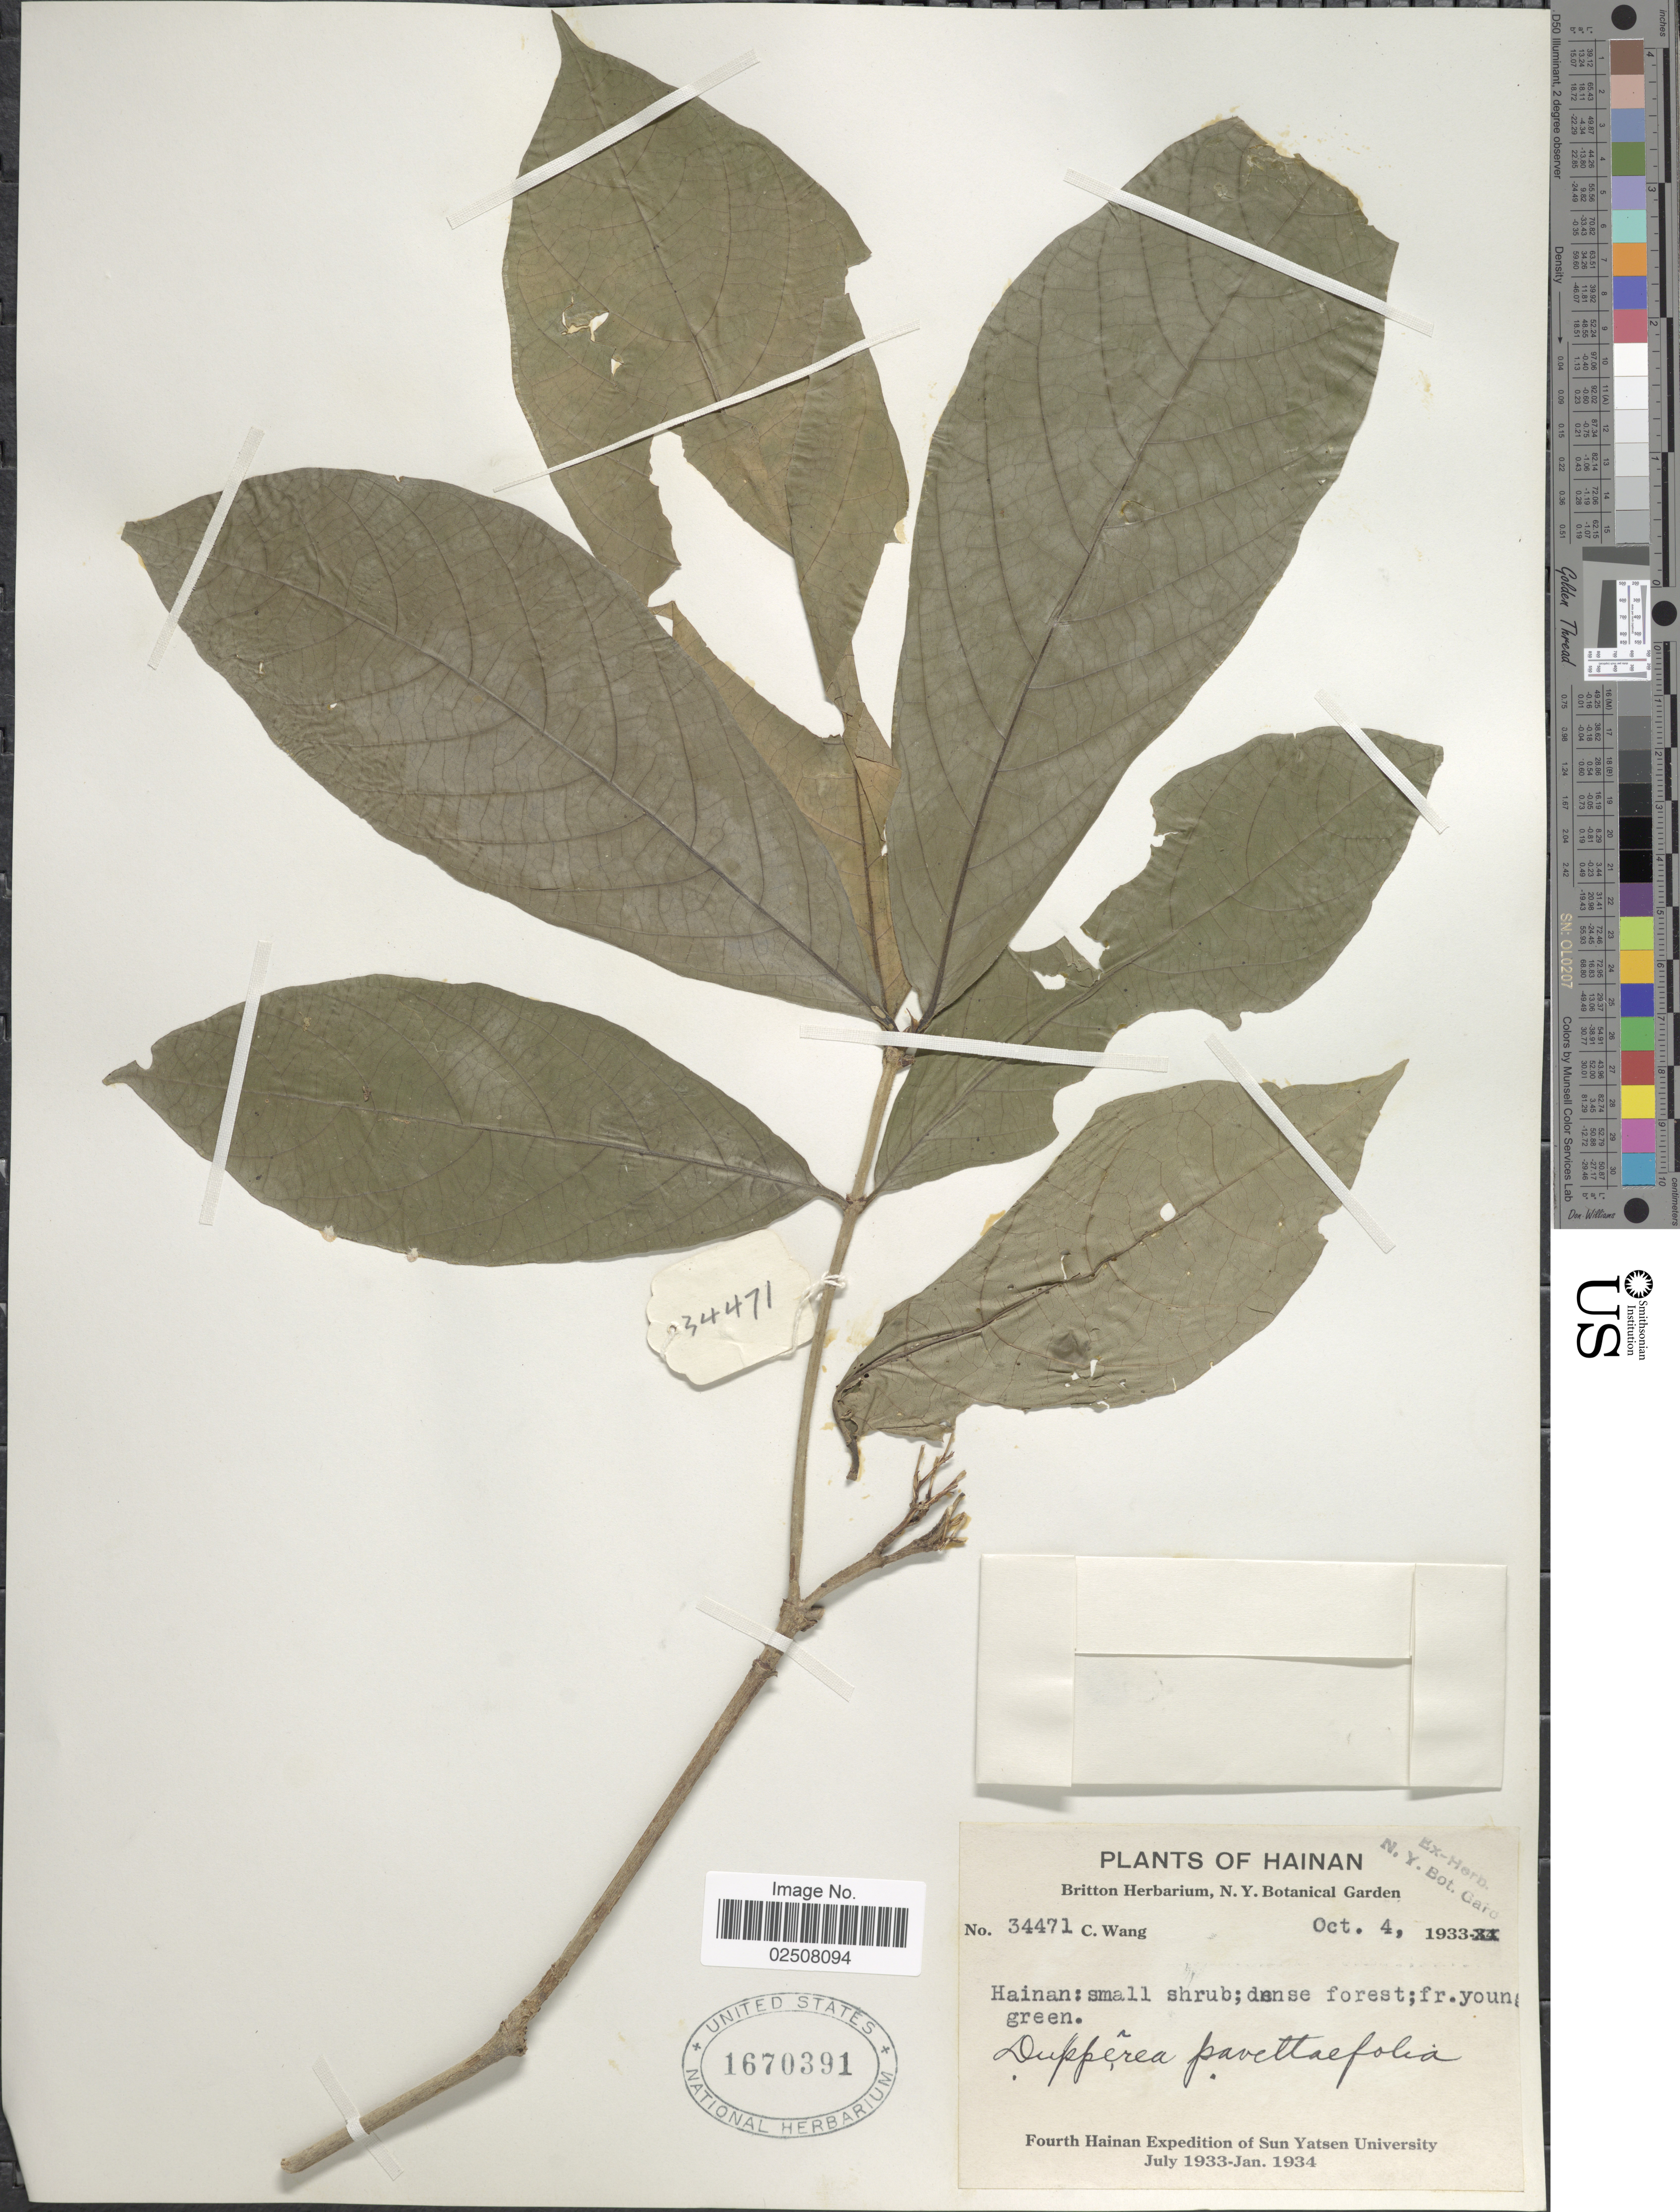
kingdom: Plantae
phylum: Tracheophyta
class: Magnoliopsida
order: Gentianales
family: Rubiaceae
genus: Duperrea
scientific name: Duperrea pavettifolia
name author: (Kurz) Pit.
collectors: C. Wang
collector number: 34471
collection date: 1933-10-04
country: China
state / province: Hainan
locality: Dense forest.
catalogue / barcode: US 1670391